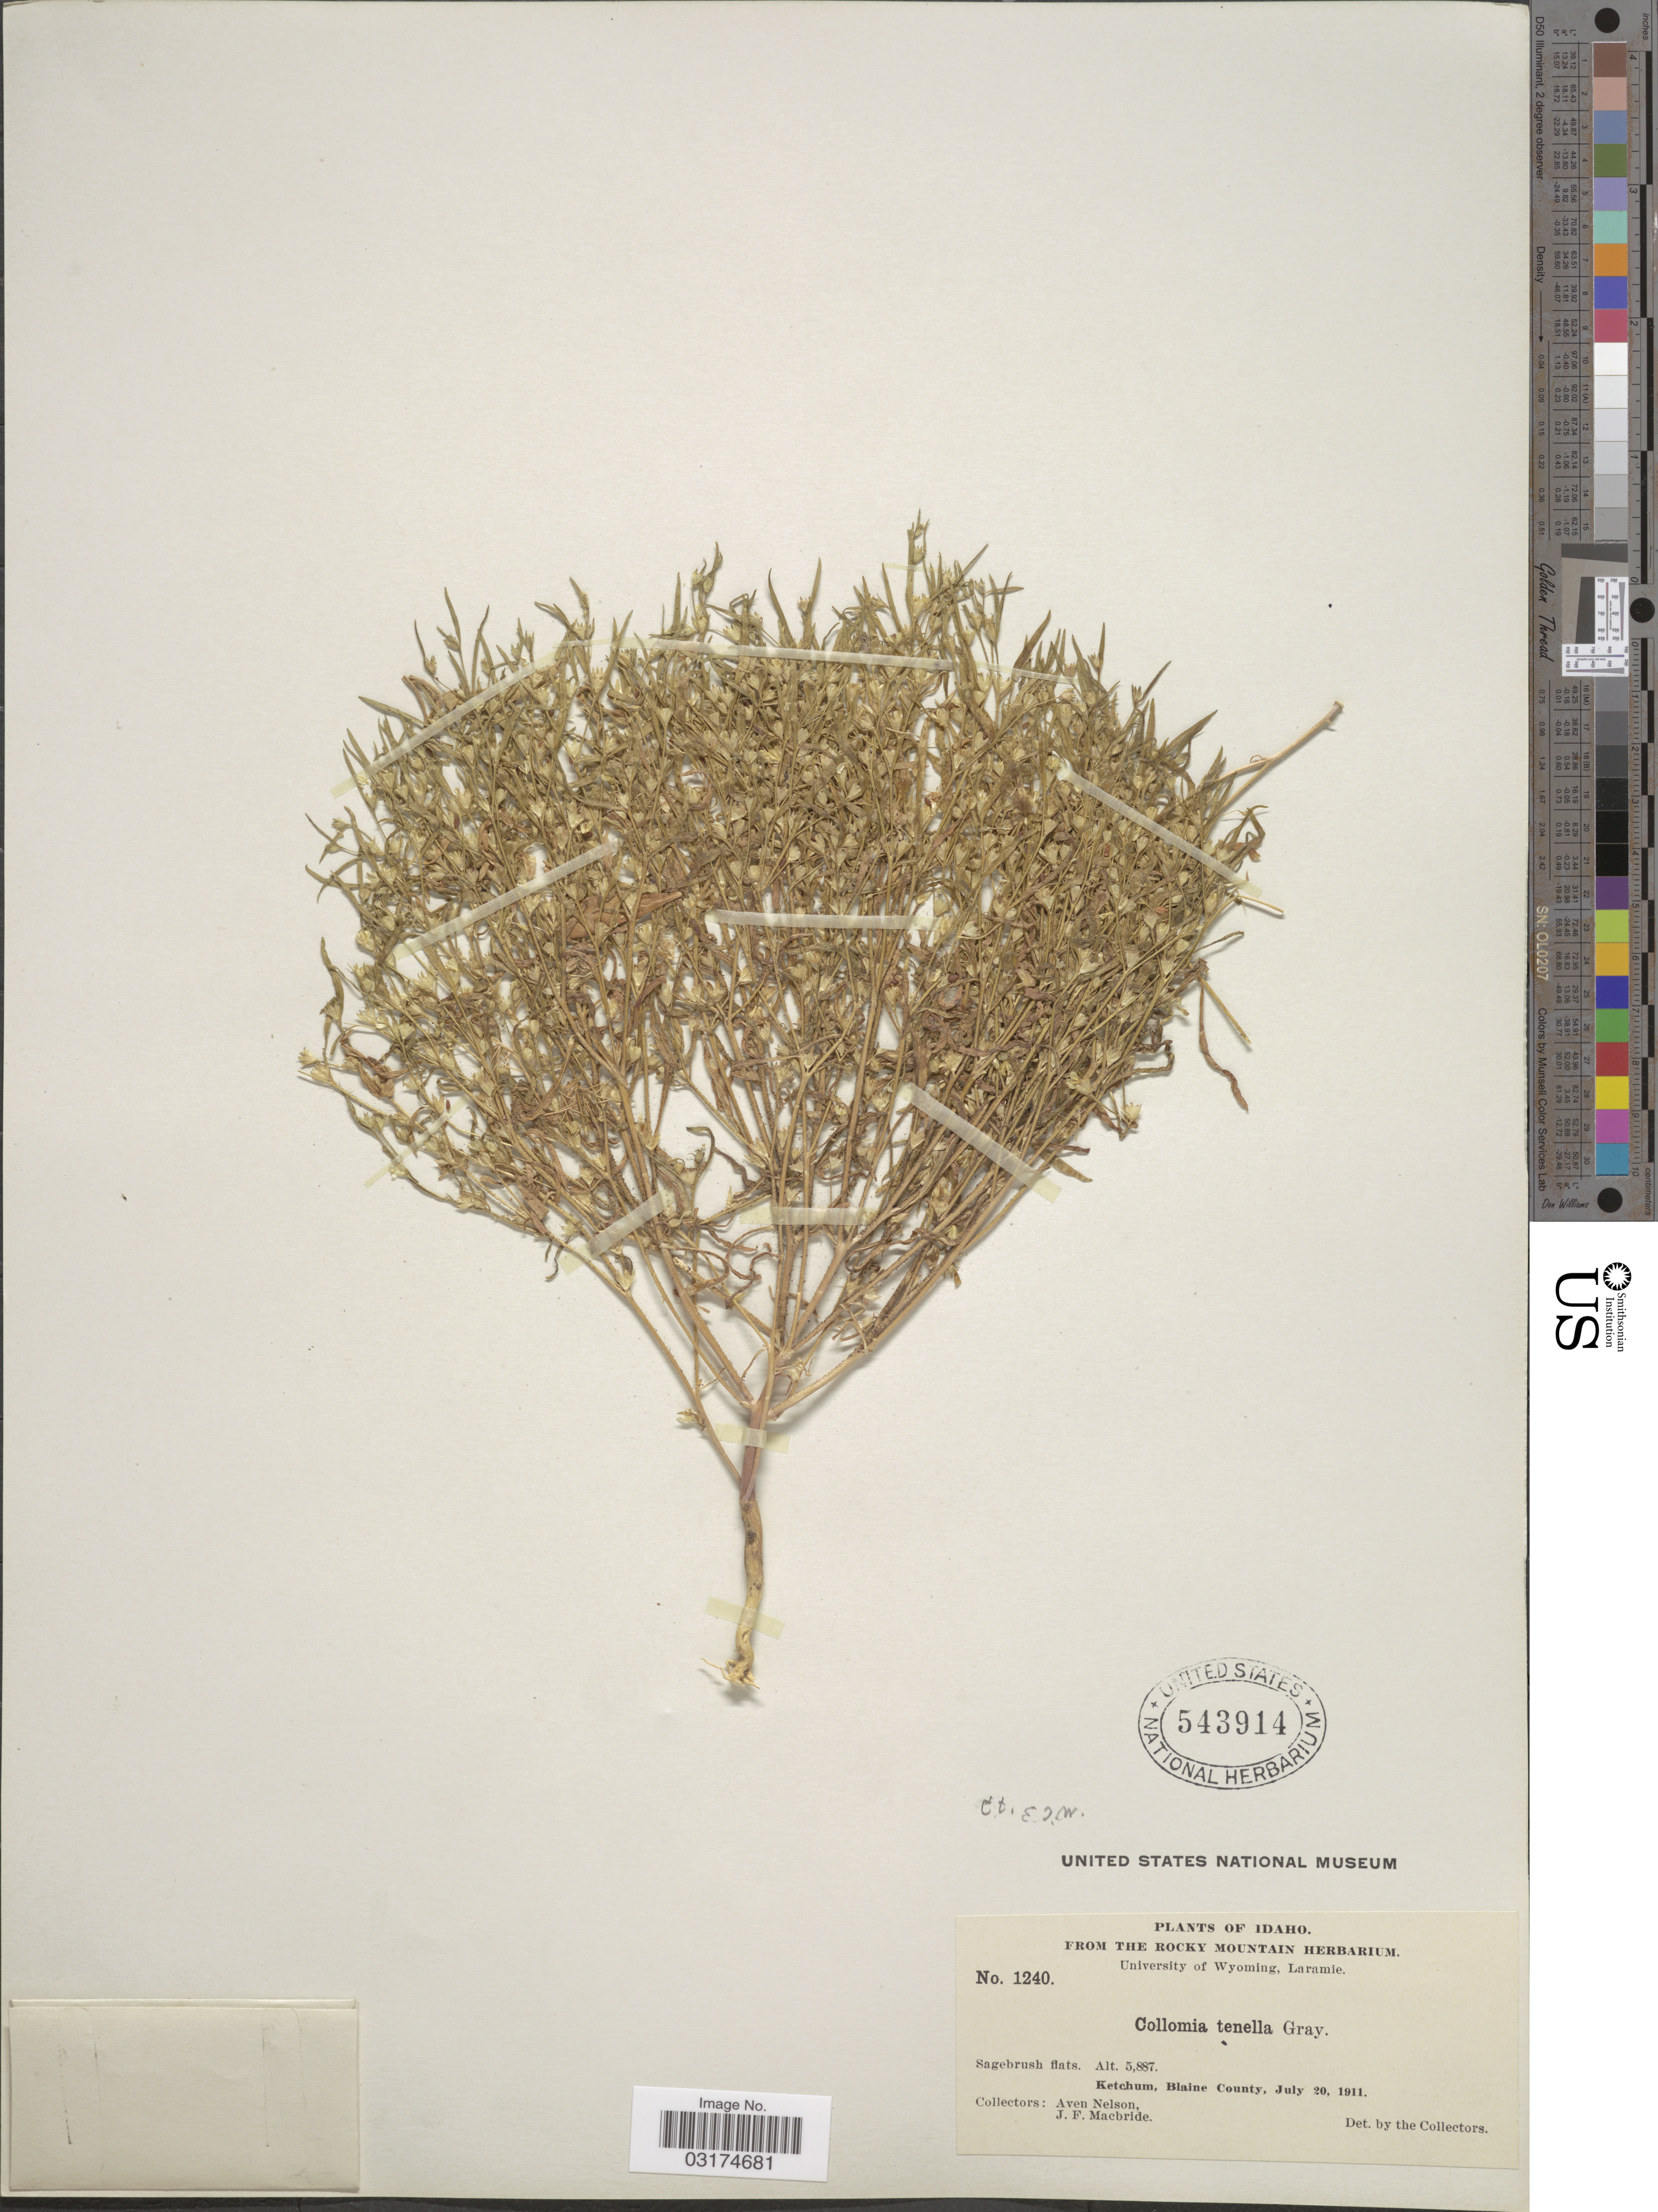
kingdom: Plantae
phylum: Tracheophyta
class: Magnoliopsida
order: Ericales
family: Polemoniaceae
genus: Collomia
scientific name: Collomia tenella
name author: A. Gray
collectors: A. Nelson & J. F. Macbride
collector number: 1240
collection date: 1911-07-20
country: United States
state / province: Idaho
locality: Ketchum, Blaine County.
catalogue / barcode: US 543914